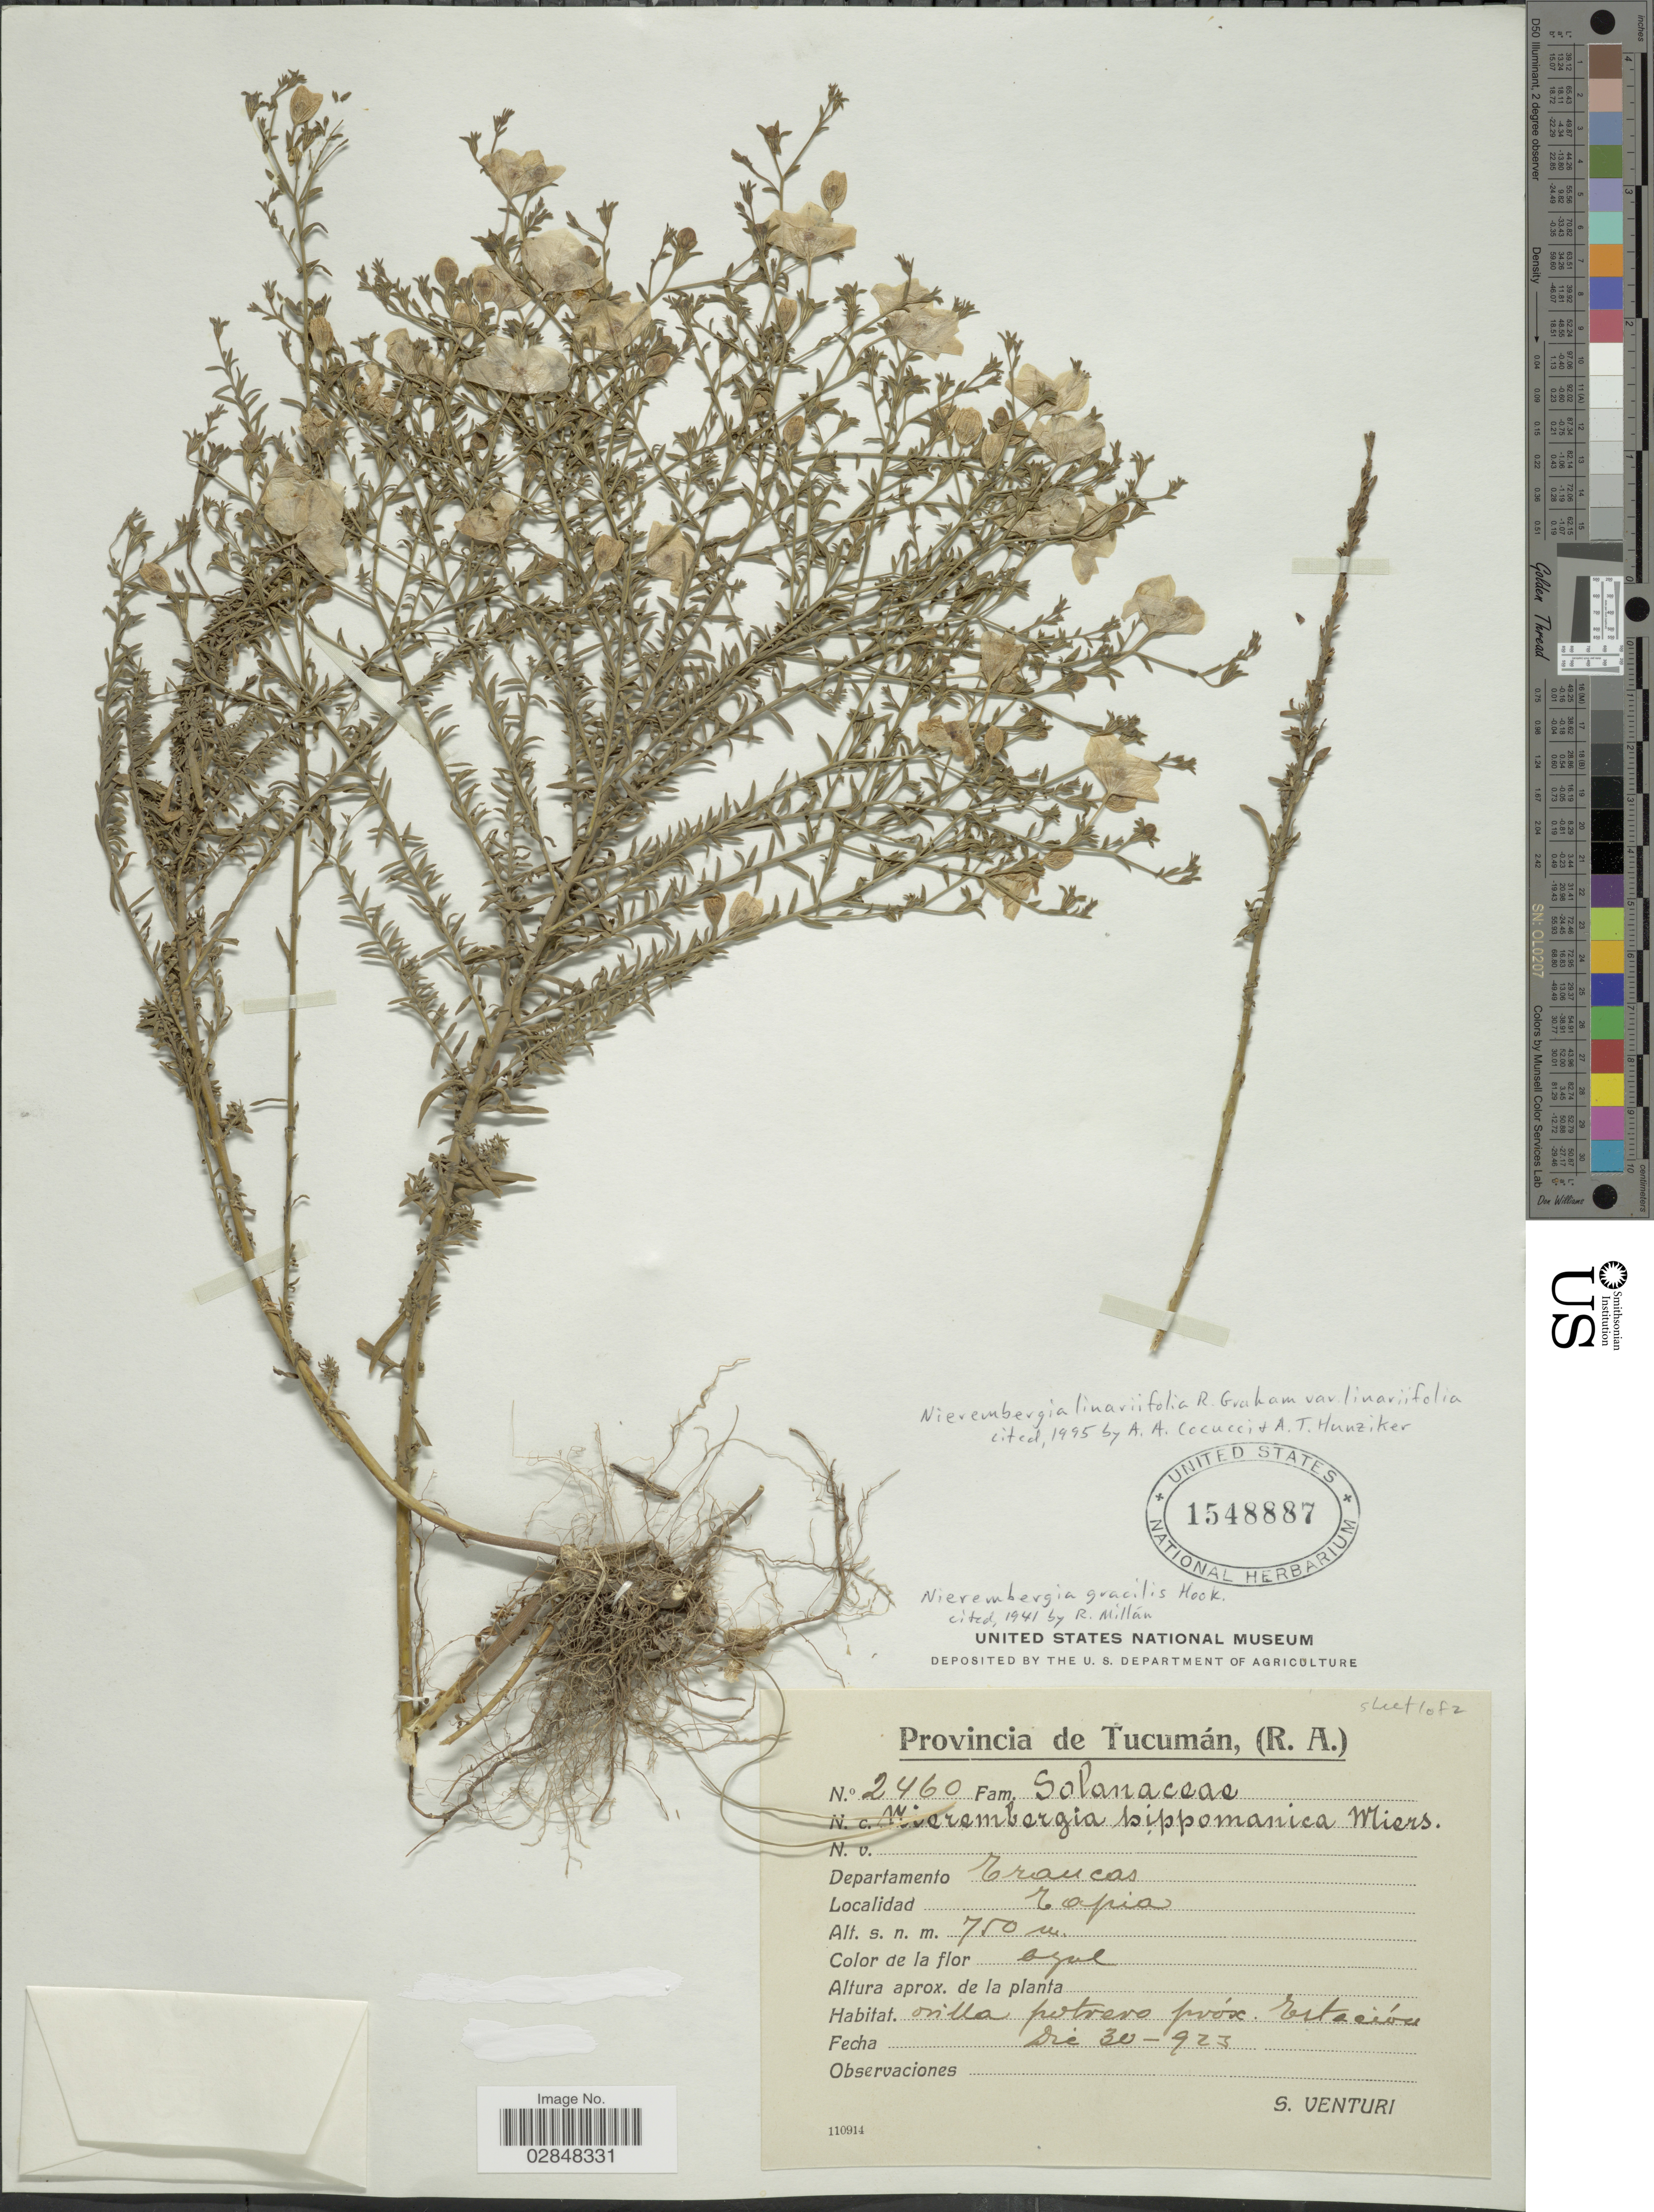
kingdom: Plantae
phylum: Tracheophyta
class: Magnoliopsida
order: Solanales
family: Solanaceae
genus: Nierembergia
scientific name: Nierembergia linariifolia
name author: Graham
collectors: S. Venturi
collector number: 2460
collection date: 1923-12-30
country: Argentina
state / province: Tucuman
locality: Departamento Trancas. Tapia.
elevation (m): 750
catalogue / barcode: US 1548887